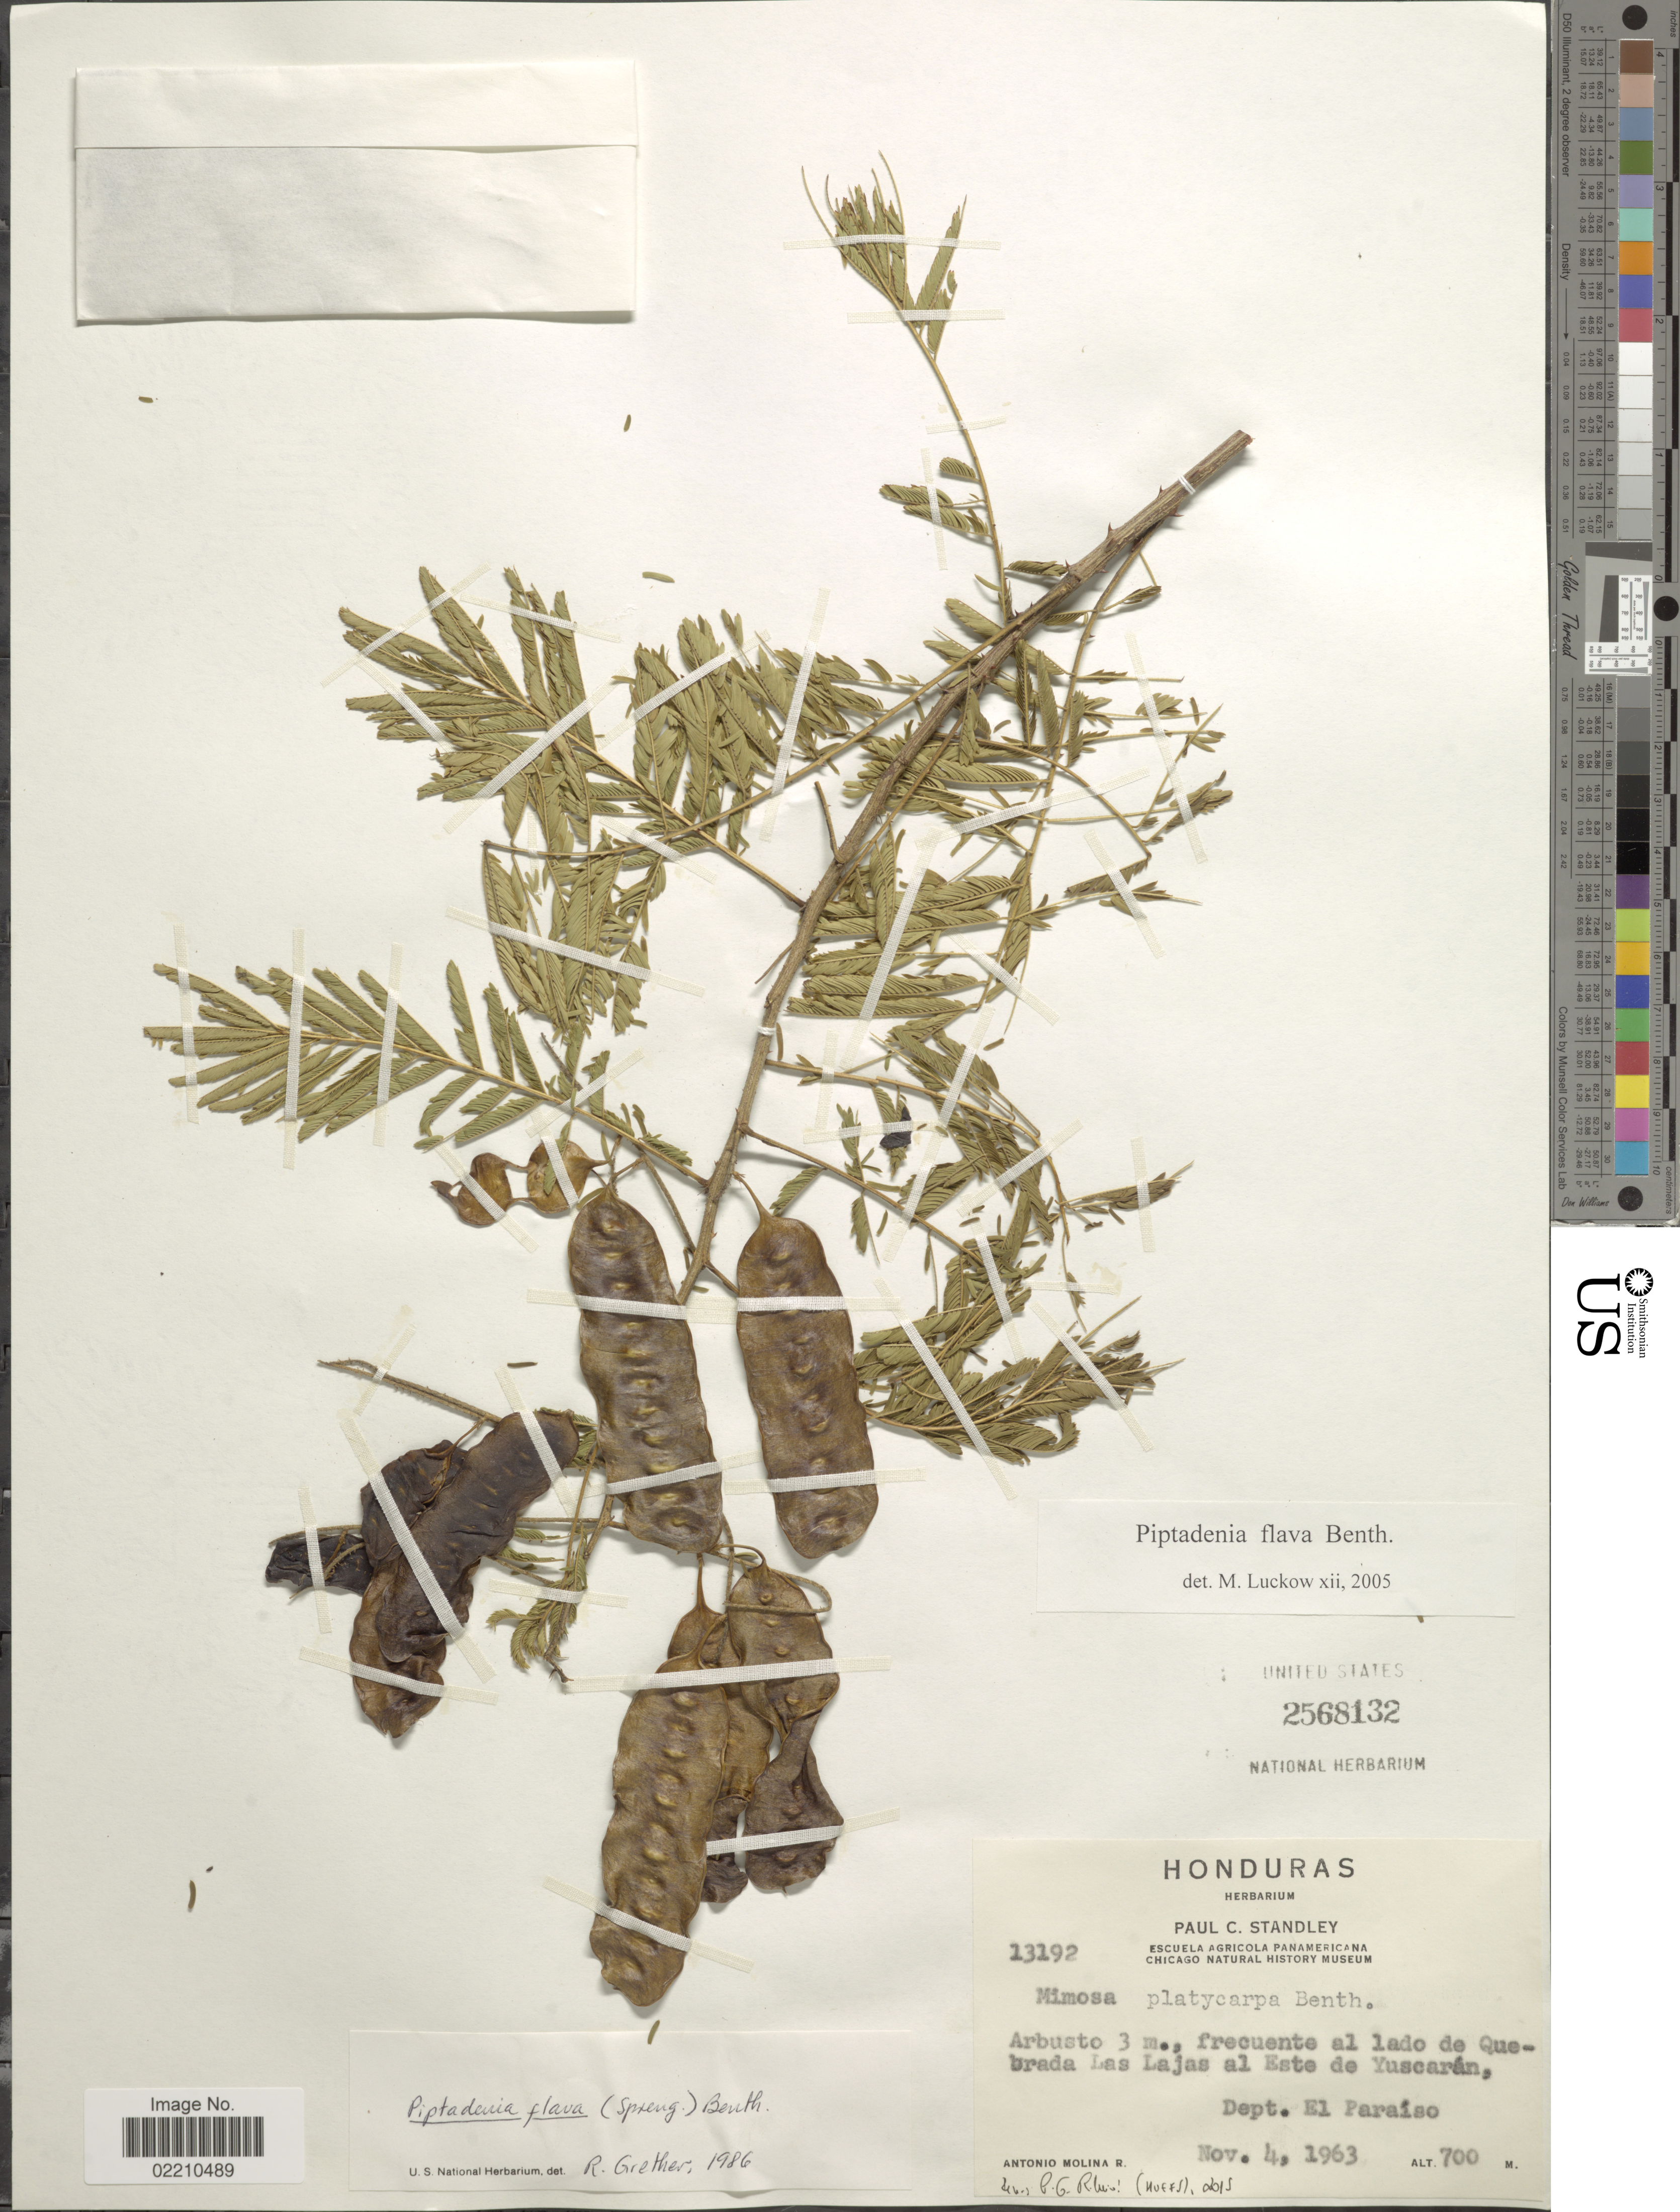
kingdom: Plantae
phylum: Tracheophyta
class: Magnoliopsida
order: Fabales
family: Fabaceae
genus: Piptadenia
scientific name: Piptadenia flava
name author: (DC.) Benth.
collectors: A. Molina R.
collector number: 13192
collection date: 1963-11-04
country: Honduras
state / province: El Paraíso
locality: Frecuente al lado de Quebrada Las Lajas al Este de Yuscaran, Dept. El Paraiso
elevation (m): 700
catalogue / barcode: US 2568132